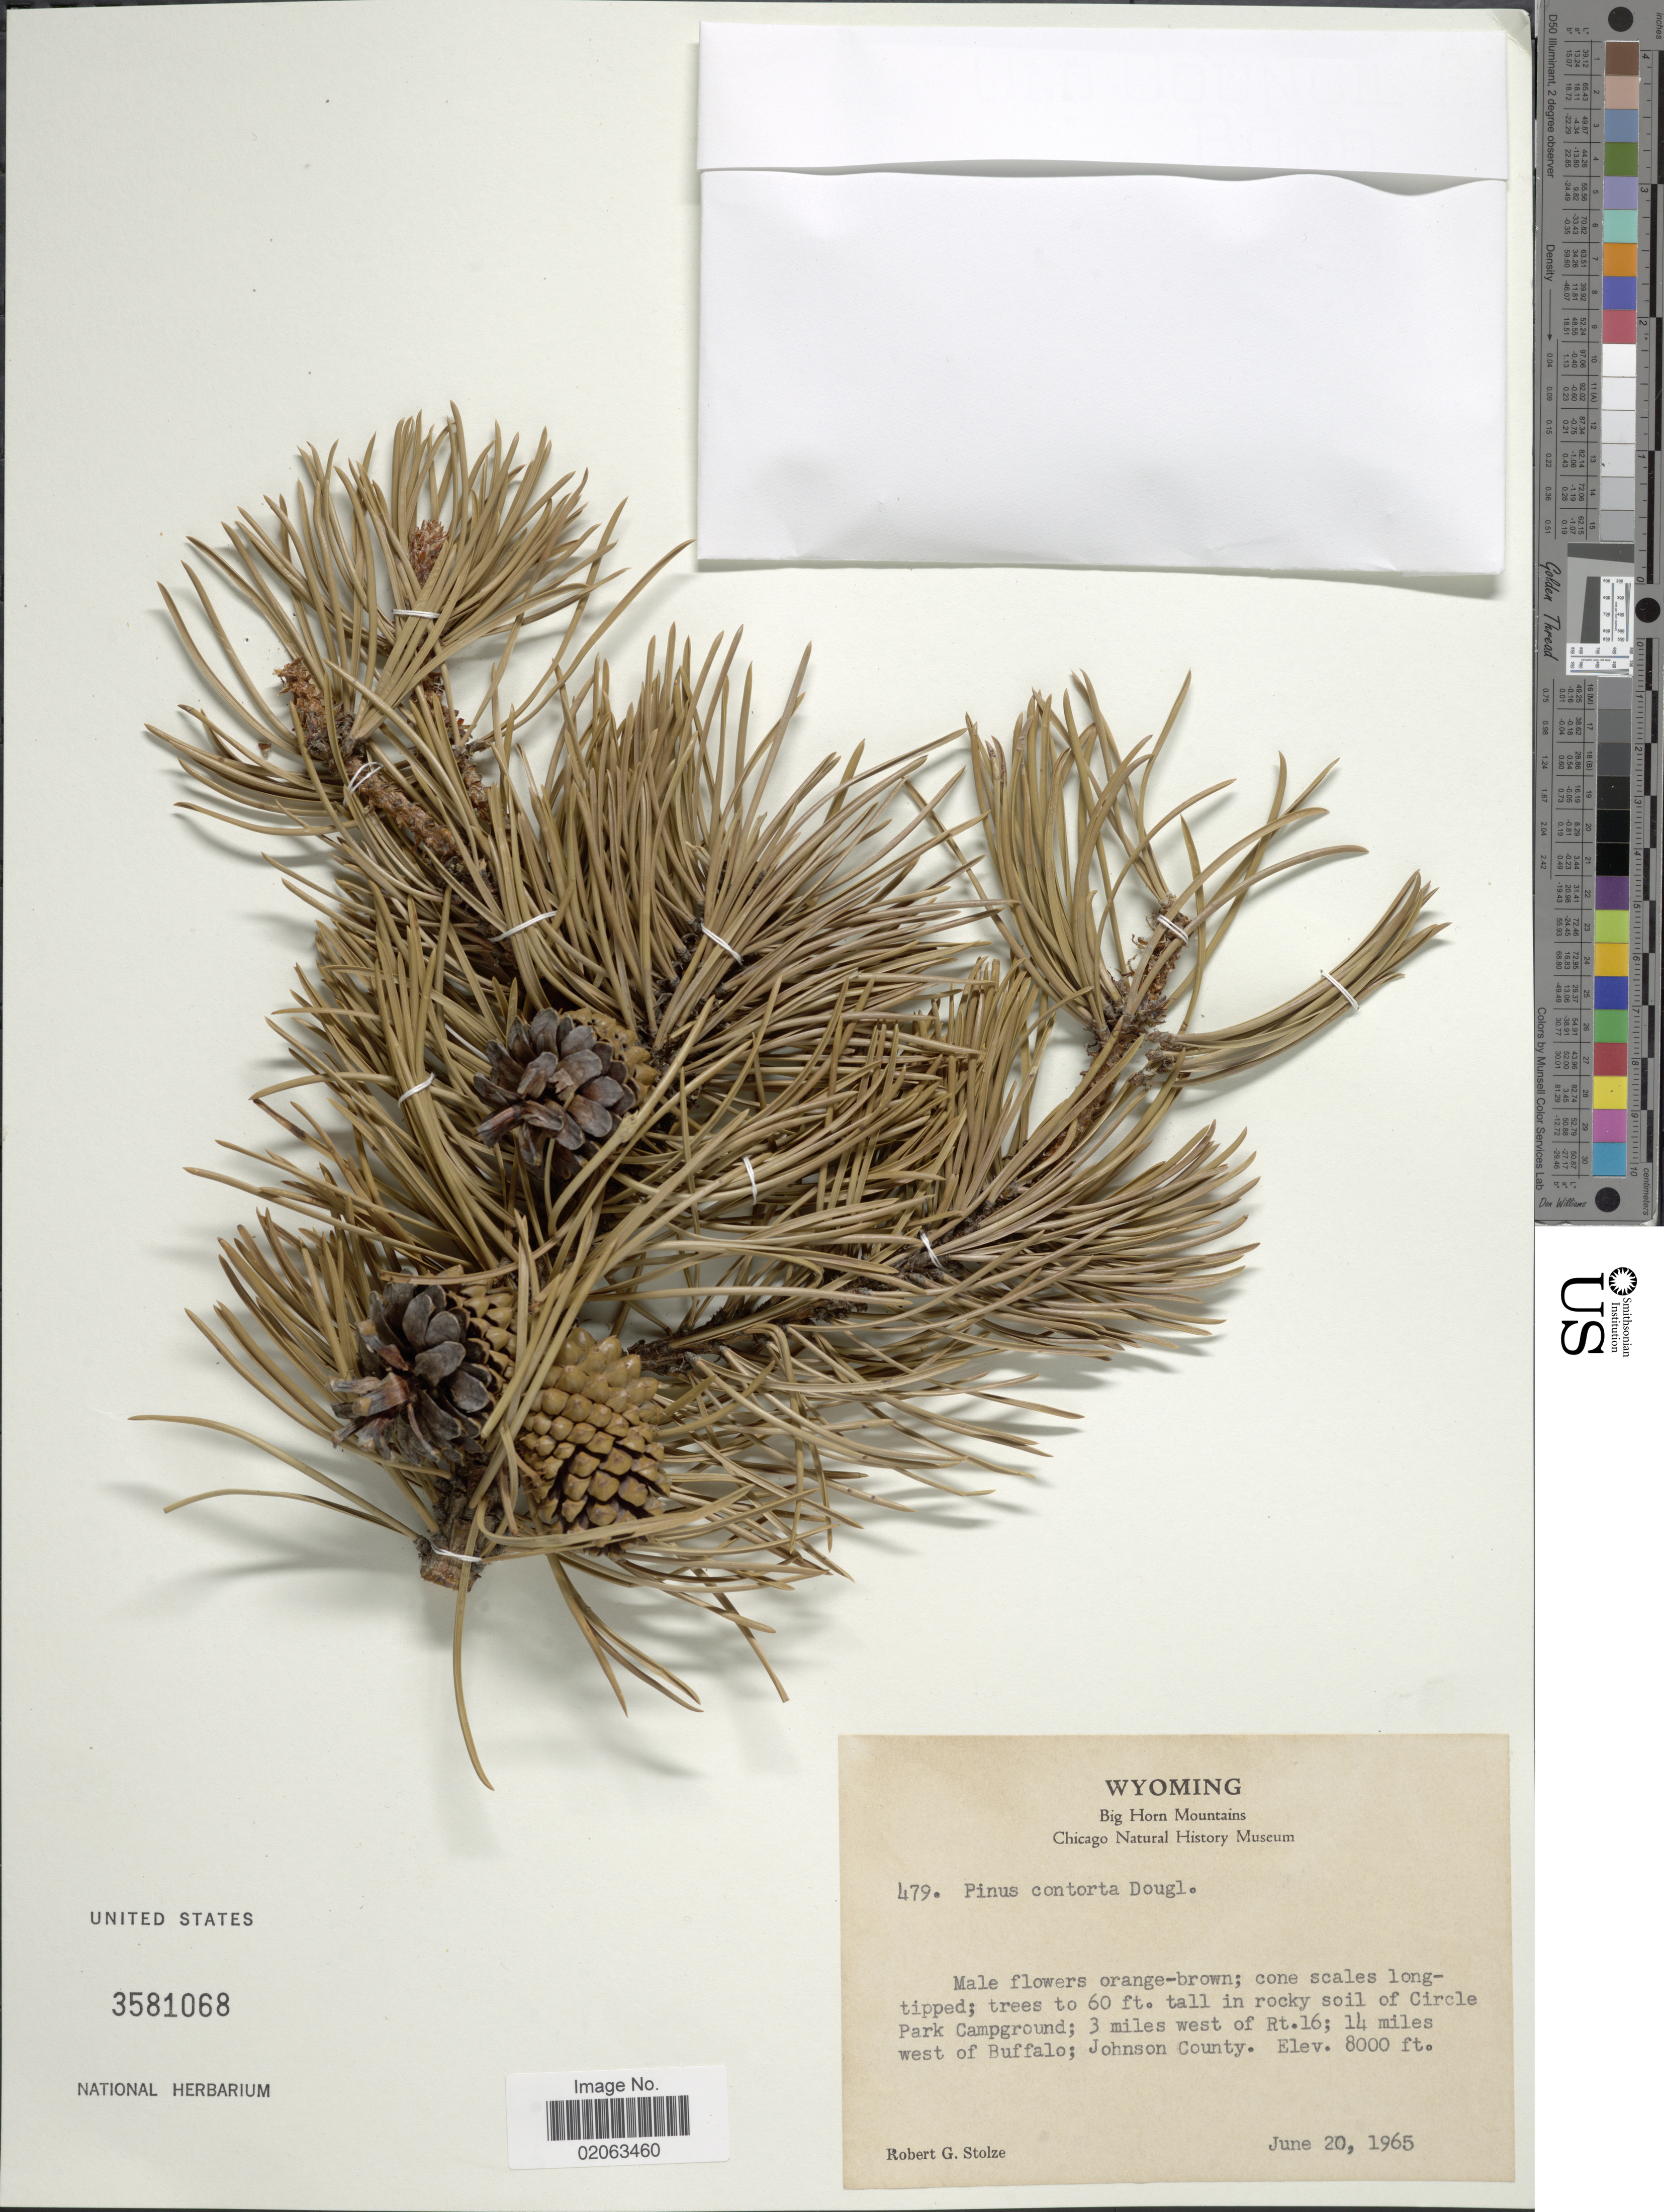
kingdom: Plantae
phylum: Tracheophyta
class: Pinopsida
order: Pinales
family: Pinaceae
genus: Pinus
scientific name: Pinus contorta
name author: Douglas ex Loudon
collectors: R. G. Stolze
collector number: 479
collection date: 1965-06-20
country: United States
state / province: Wyoming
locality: Wyoming, Circle Park Campground; 3 miles west of Rt. 16; 14 miles west of Buffalo; Johnson County.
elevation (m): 2438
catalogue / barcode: US 3581068